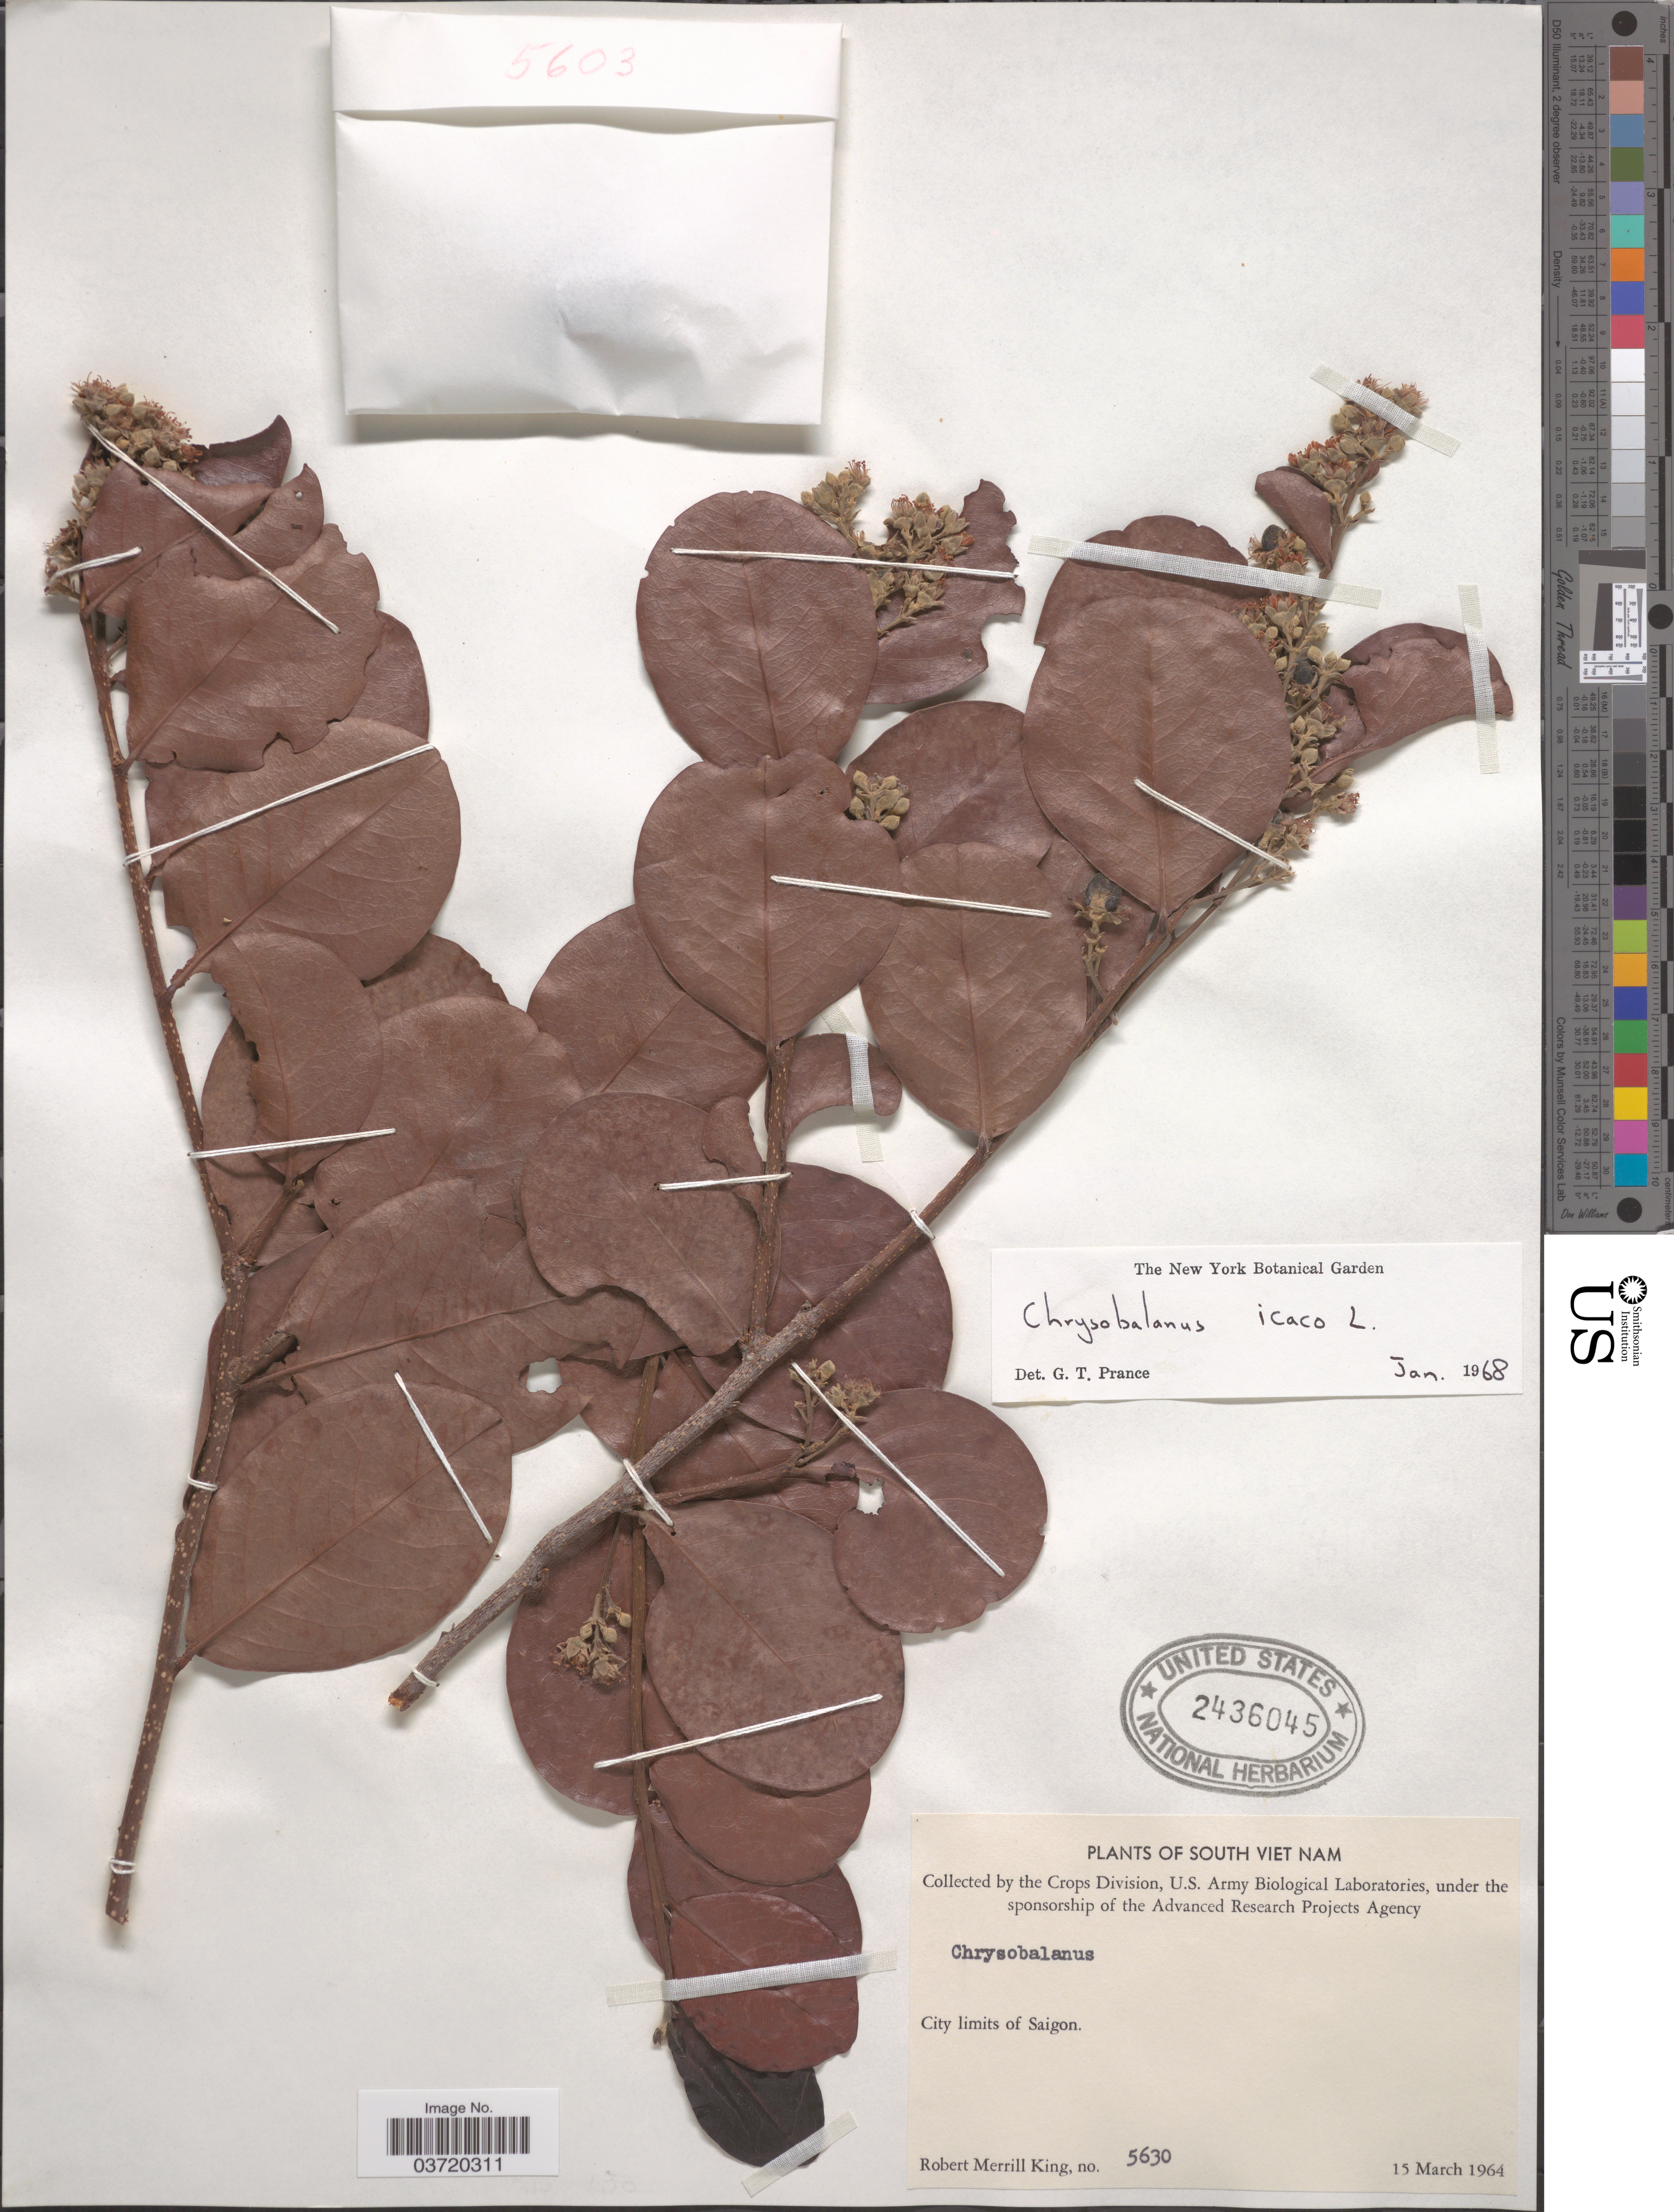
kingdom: Plantae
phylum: Tracheophyta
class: Magnoliopsida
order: Malpighiales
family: Chrysobalanaceae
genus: Chrysobalanus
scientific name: Chrysobalanus icaco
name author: L.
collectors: R. M. King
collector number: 5630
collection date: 1964-03-15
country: Vietnam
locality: South Viet Nam. City limits of Saigon.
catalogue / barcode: US 2436045